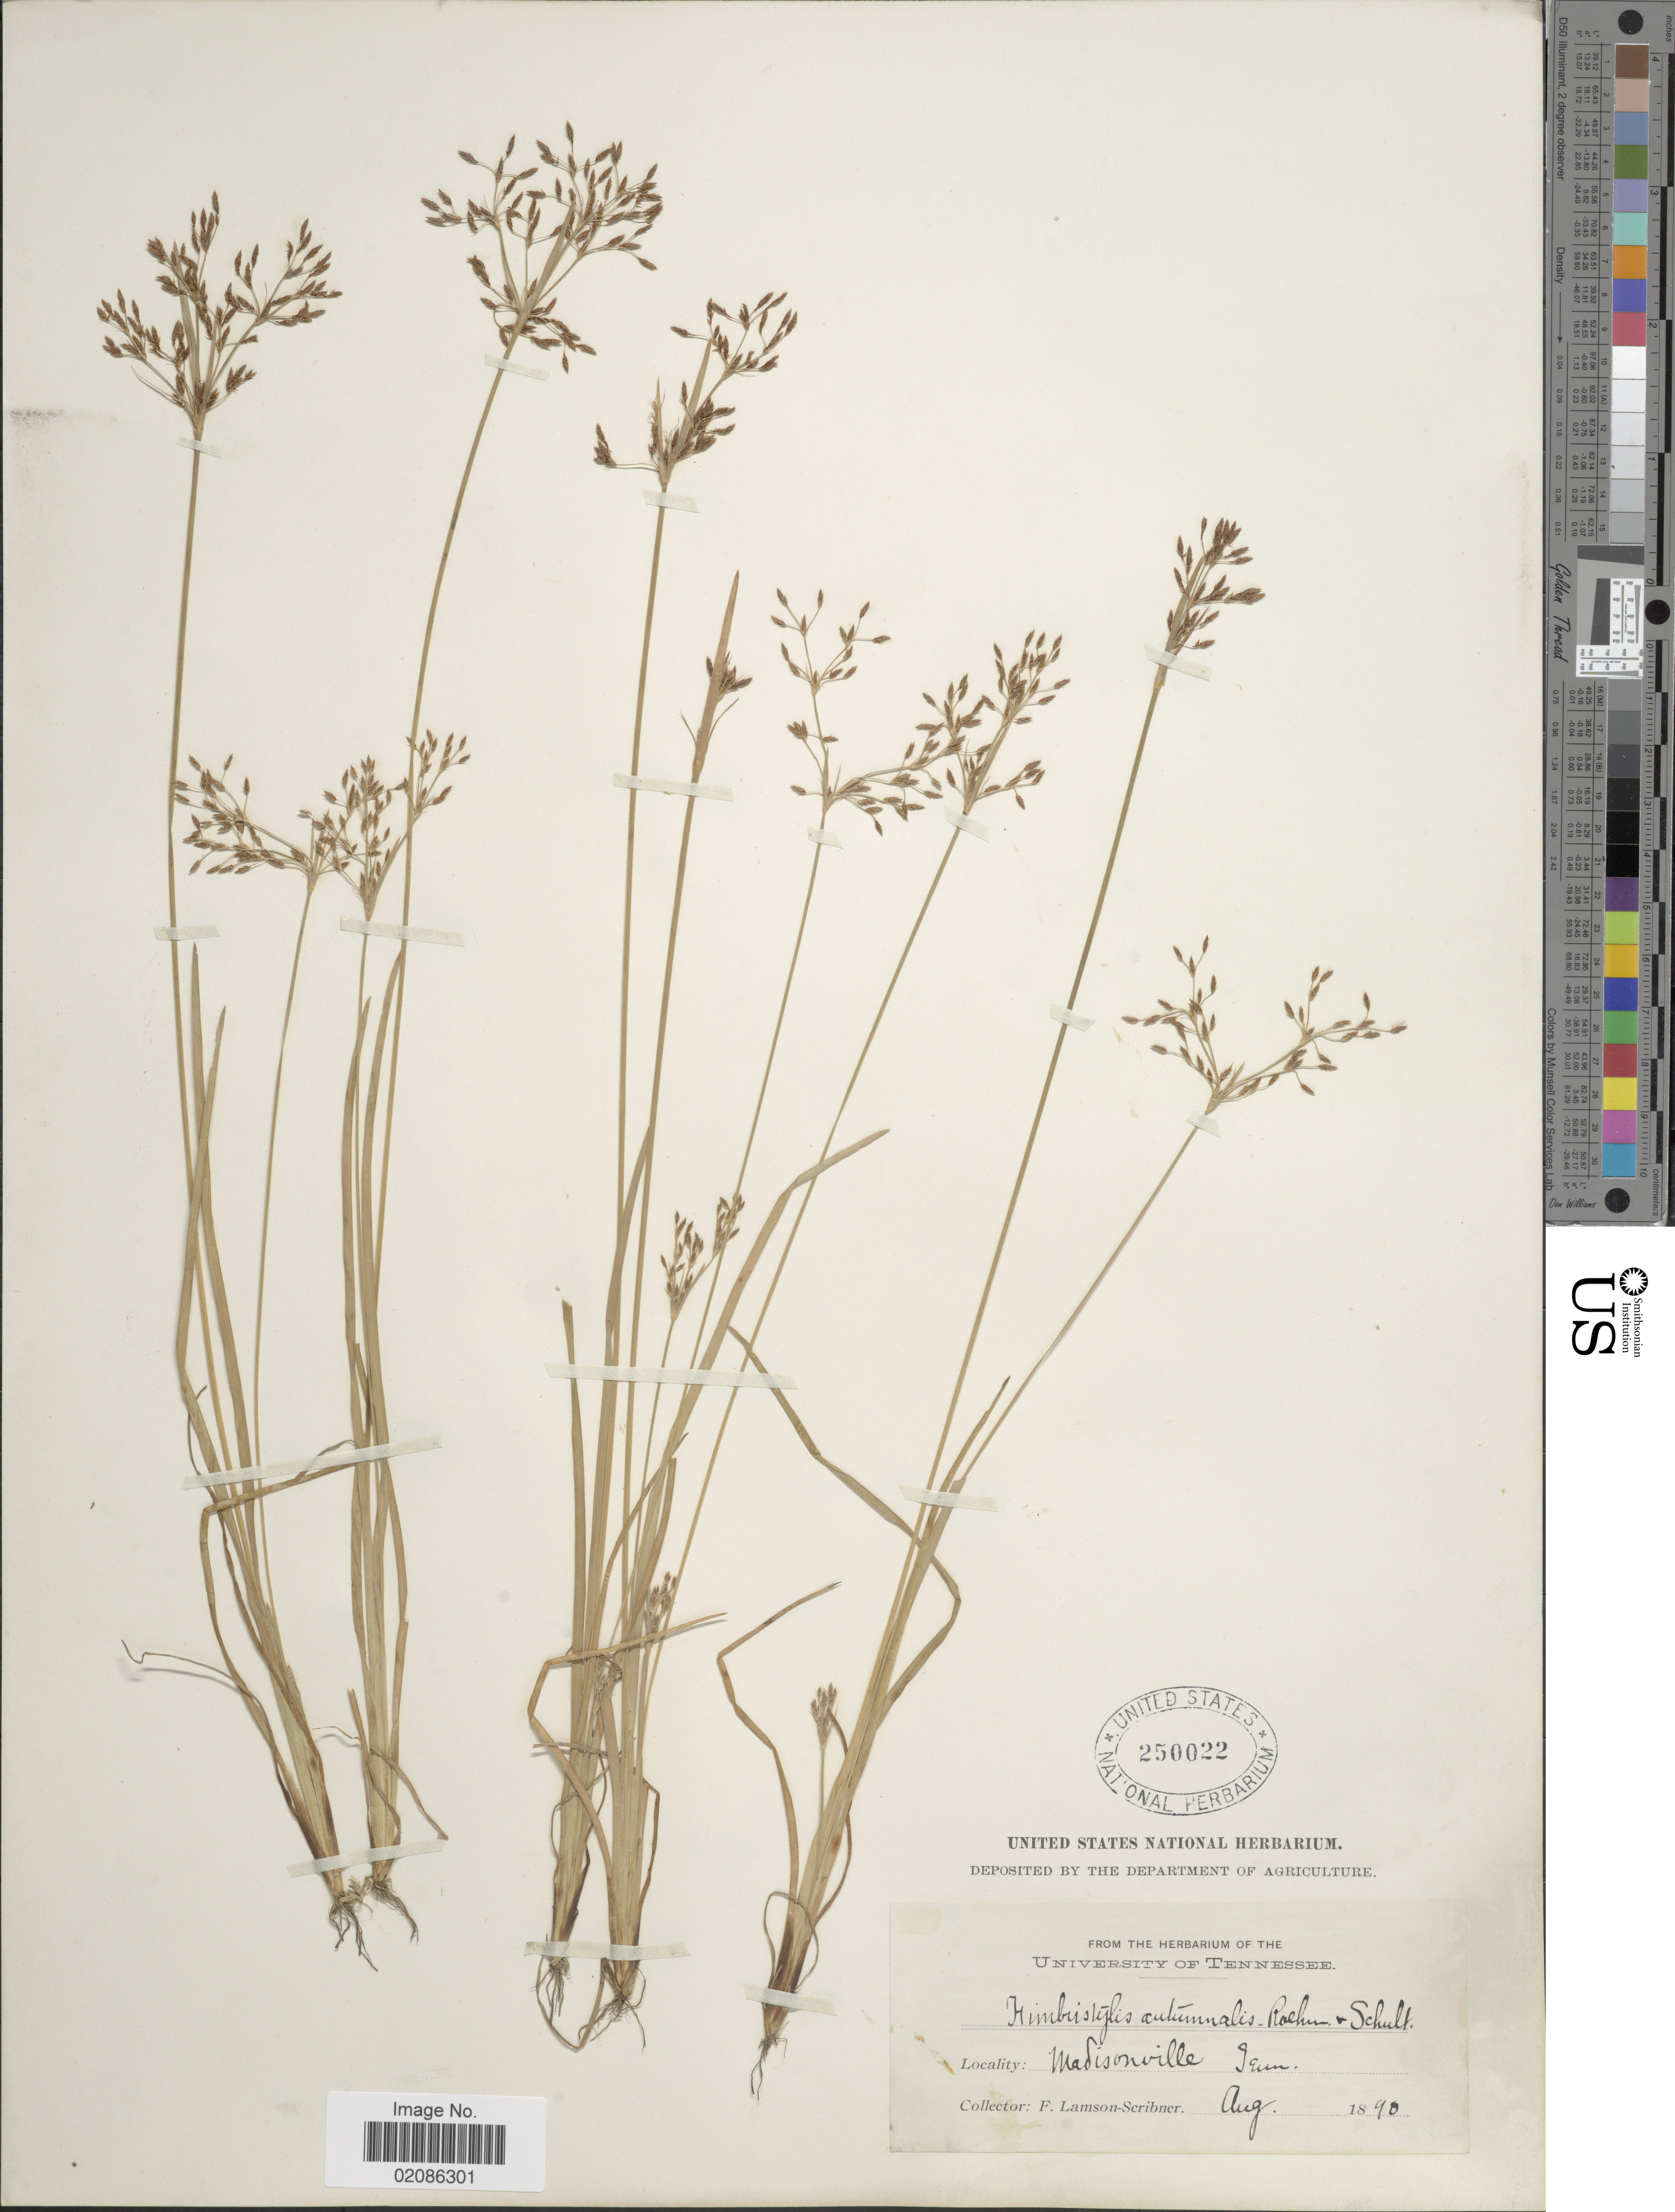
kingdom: Plantae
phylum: Tracheophyta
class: Liliopsida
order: Poales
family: Cyperaceae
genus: Fimbristylis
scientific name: Fimbristylis autumnalis (L.) Roem. & Schult.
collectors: F. Lamson-Scribner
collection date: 1890-08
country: United States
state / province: Tennessee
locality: Madisonville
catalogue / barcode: US 250022